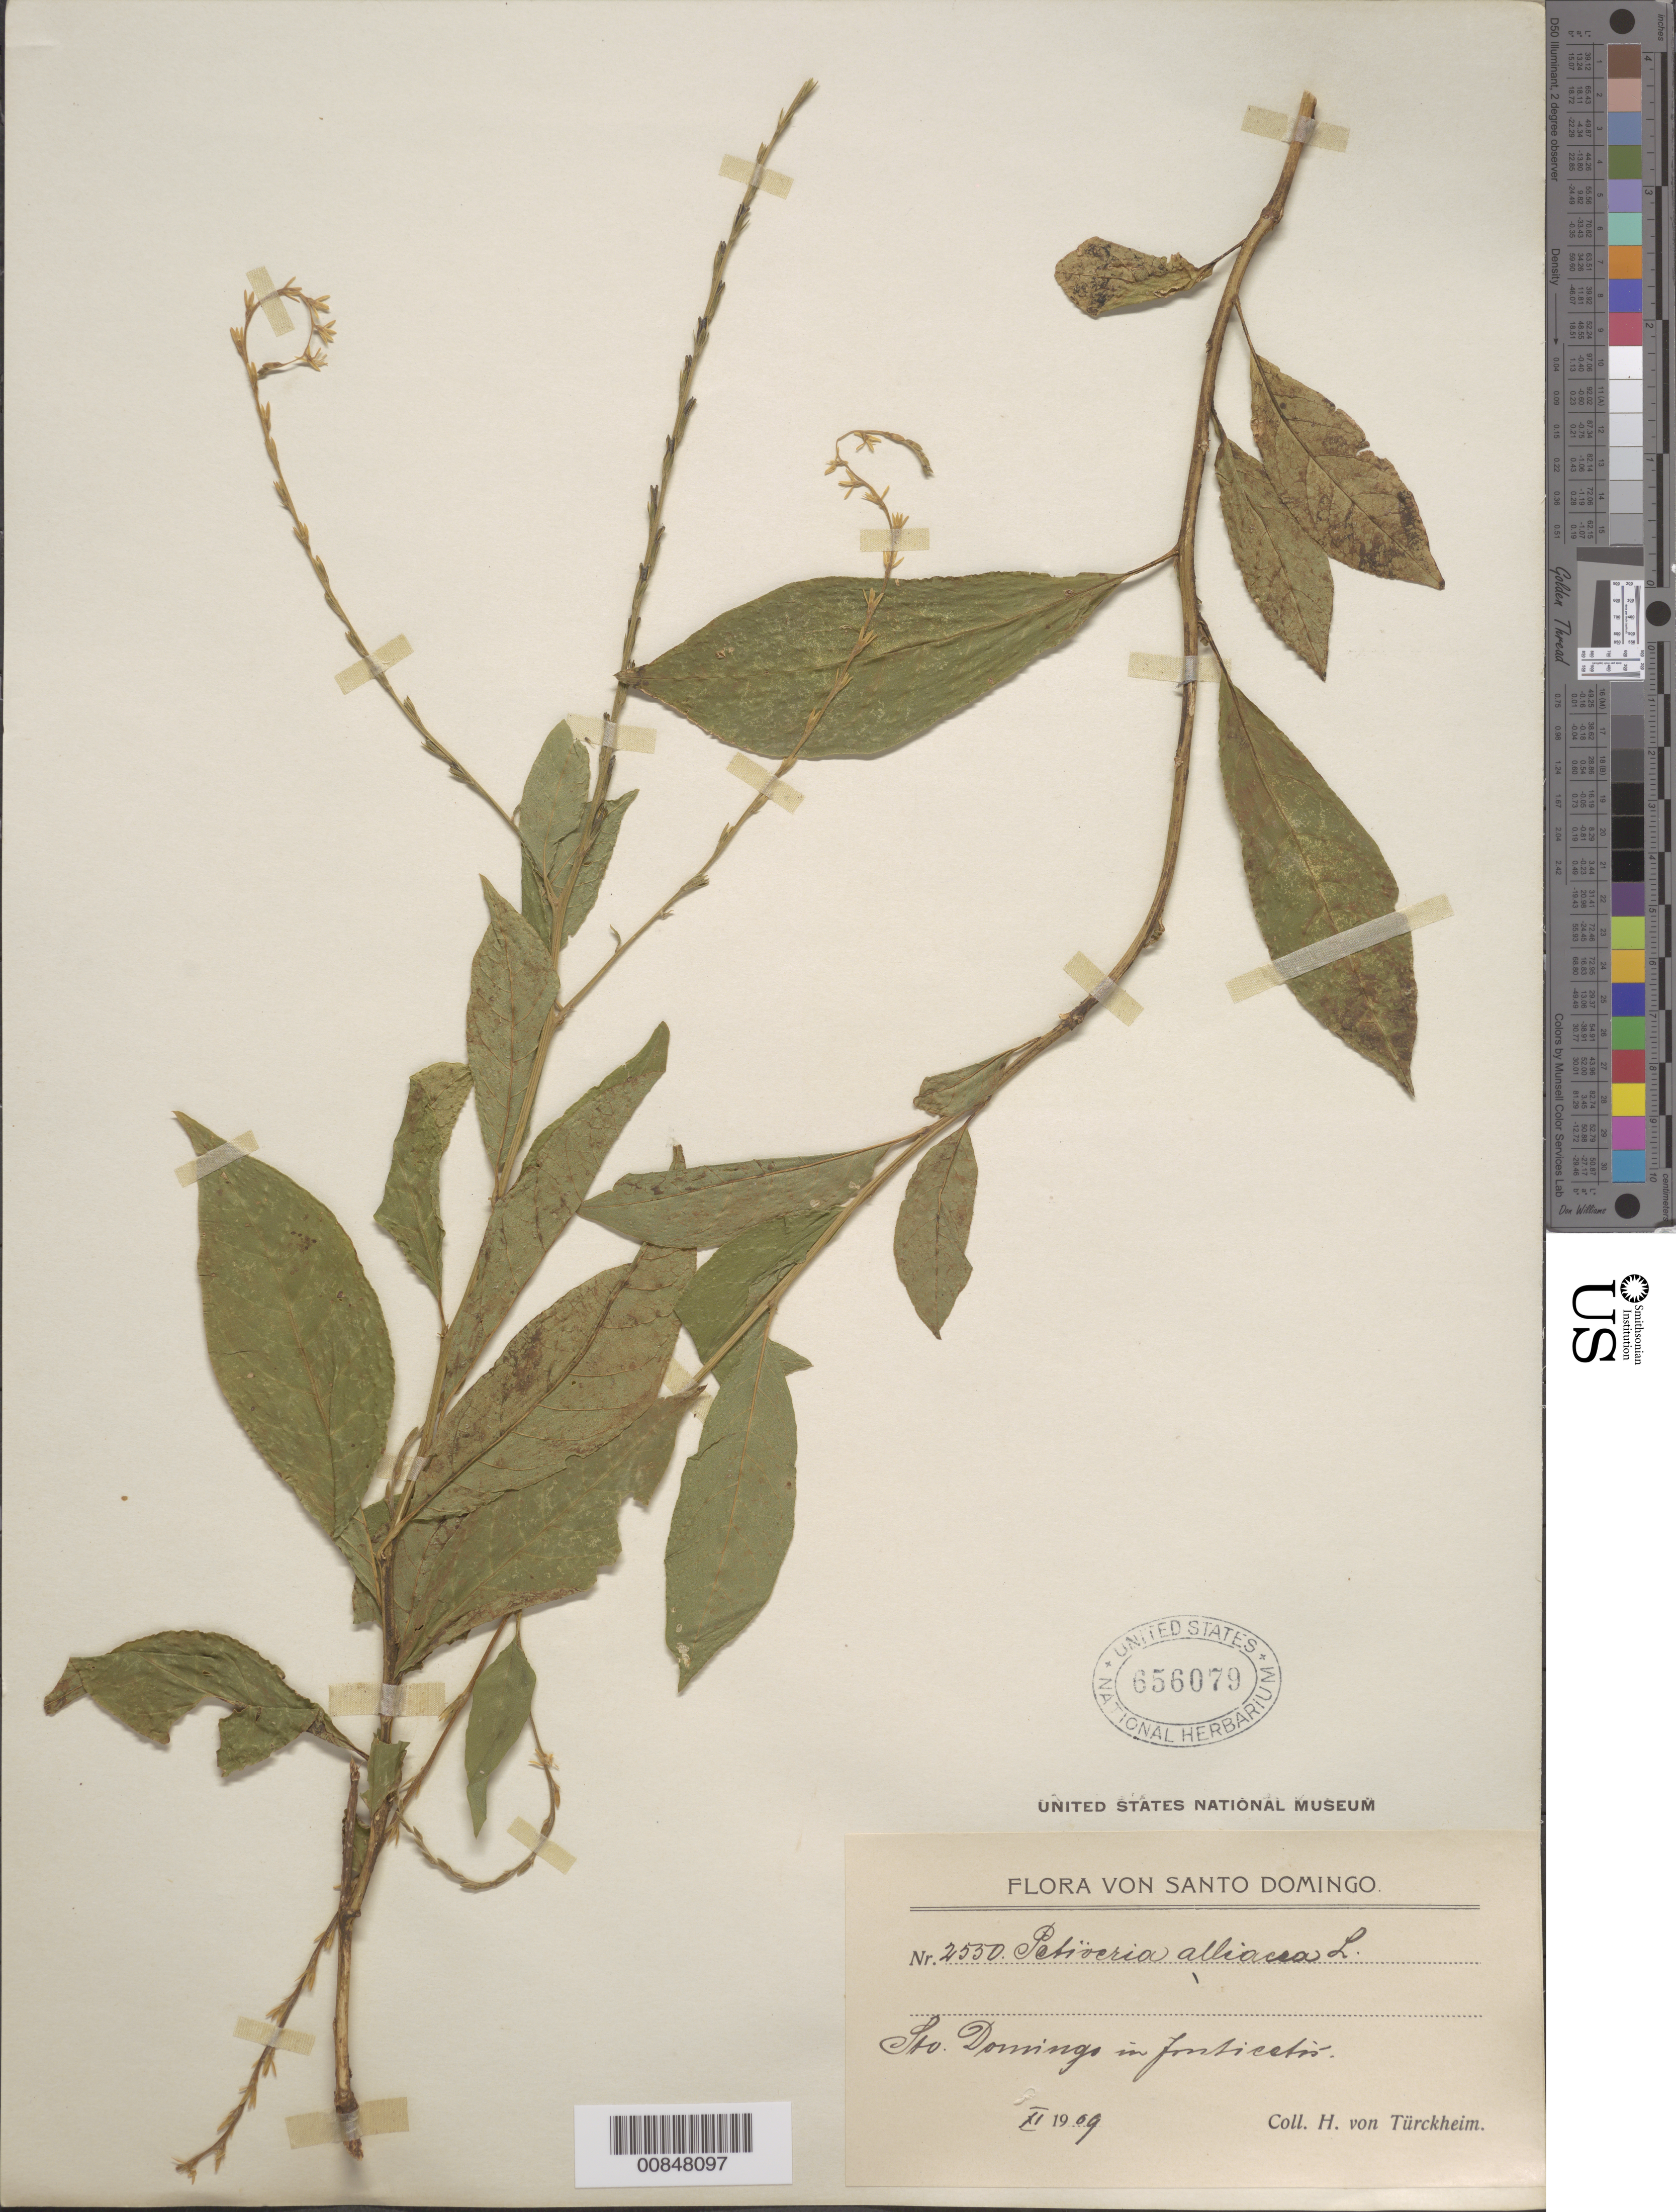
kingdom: Plantae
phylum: Tracheophyta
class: Magnoliopsida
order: Caryophyllales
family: Phytolaccaceae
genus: Petiveria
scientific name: Petiveria alliacea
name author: L.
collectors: H. von Türckheim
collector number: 2550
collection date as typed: Nov 1909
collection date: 1909-11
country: Dominican Republic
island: Hispaniola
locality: Sto. Domingo.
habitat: In fruticetis.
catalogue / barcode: US 656079